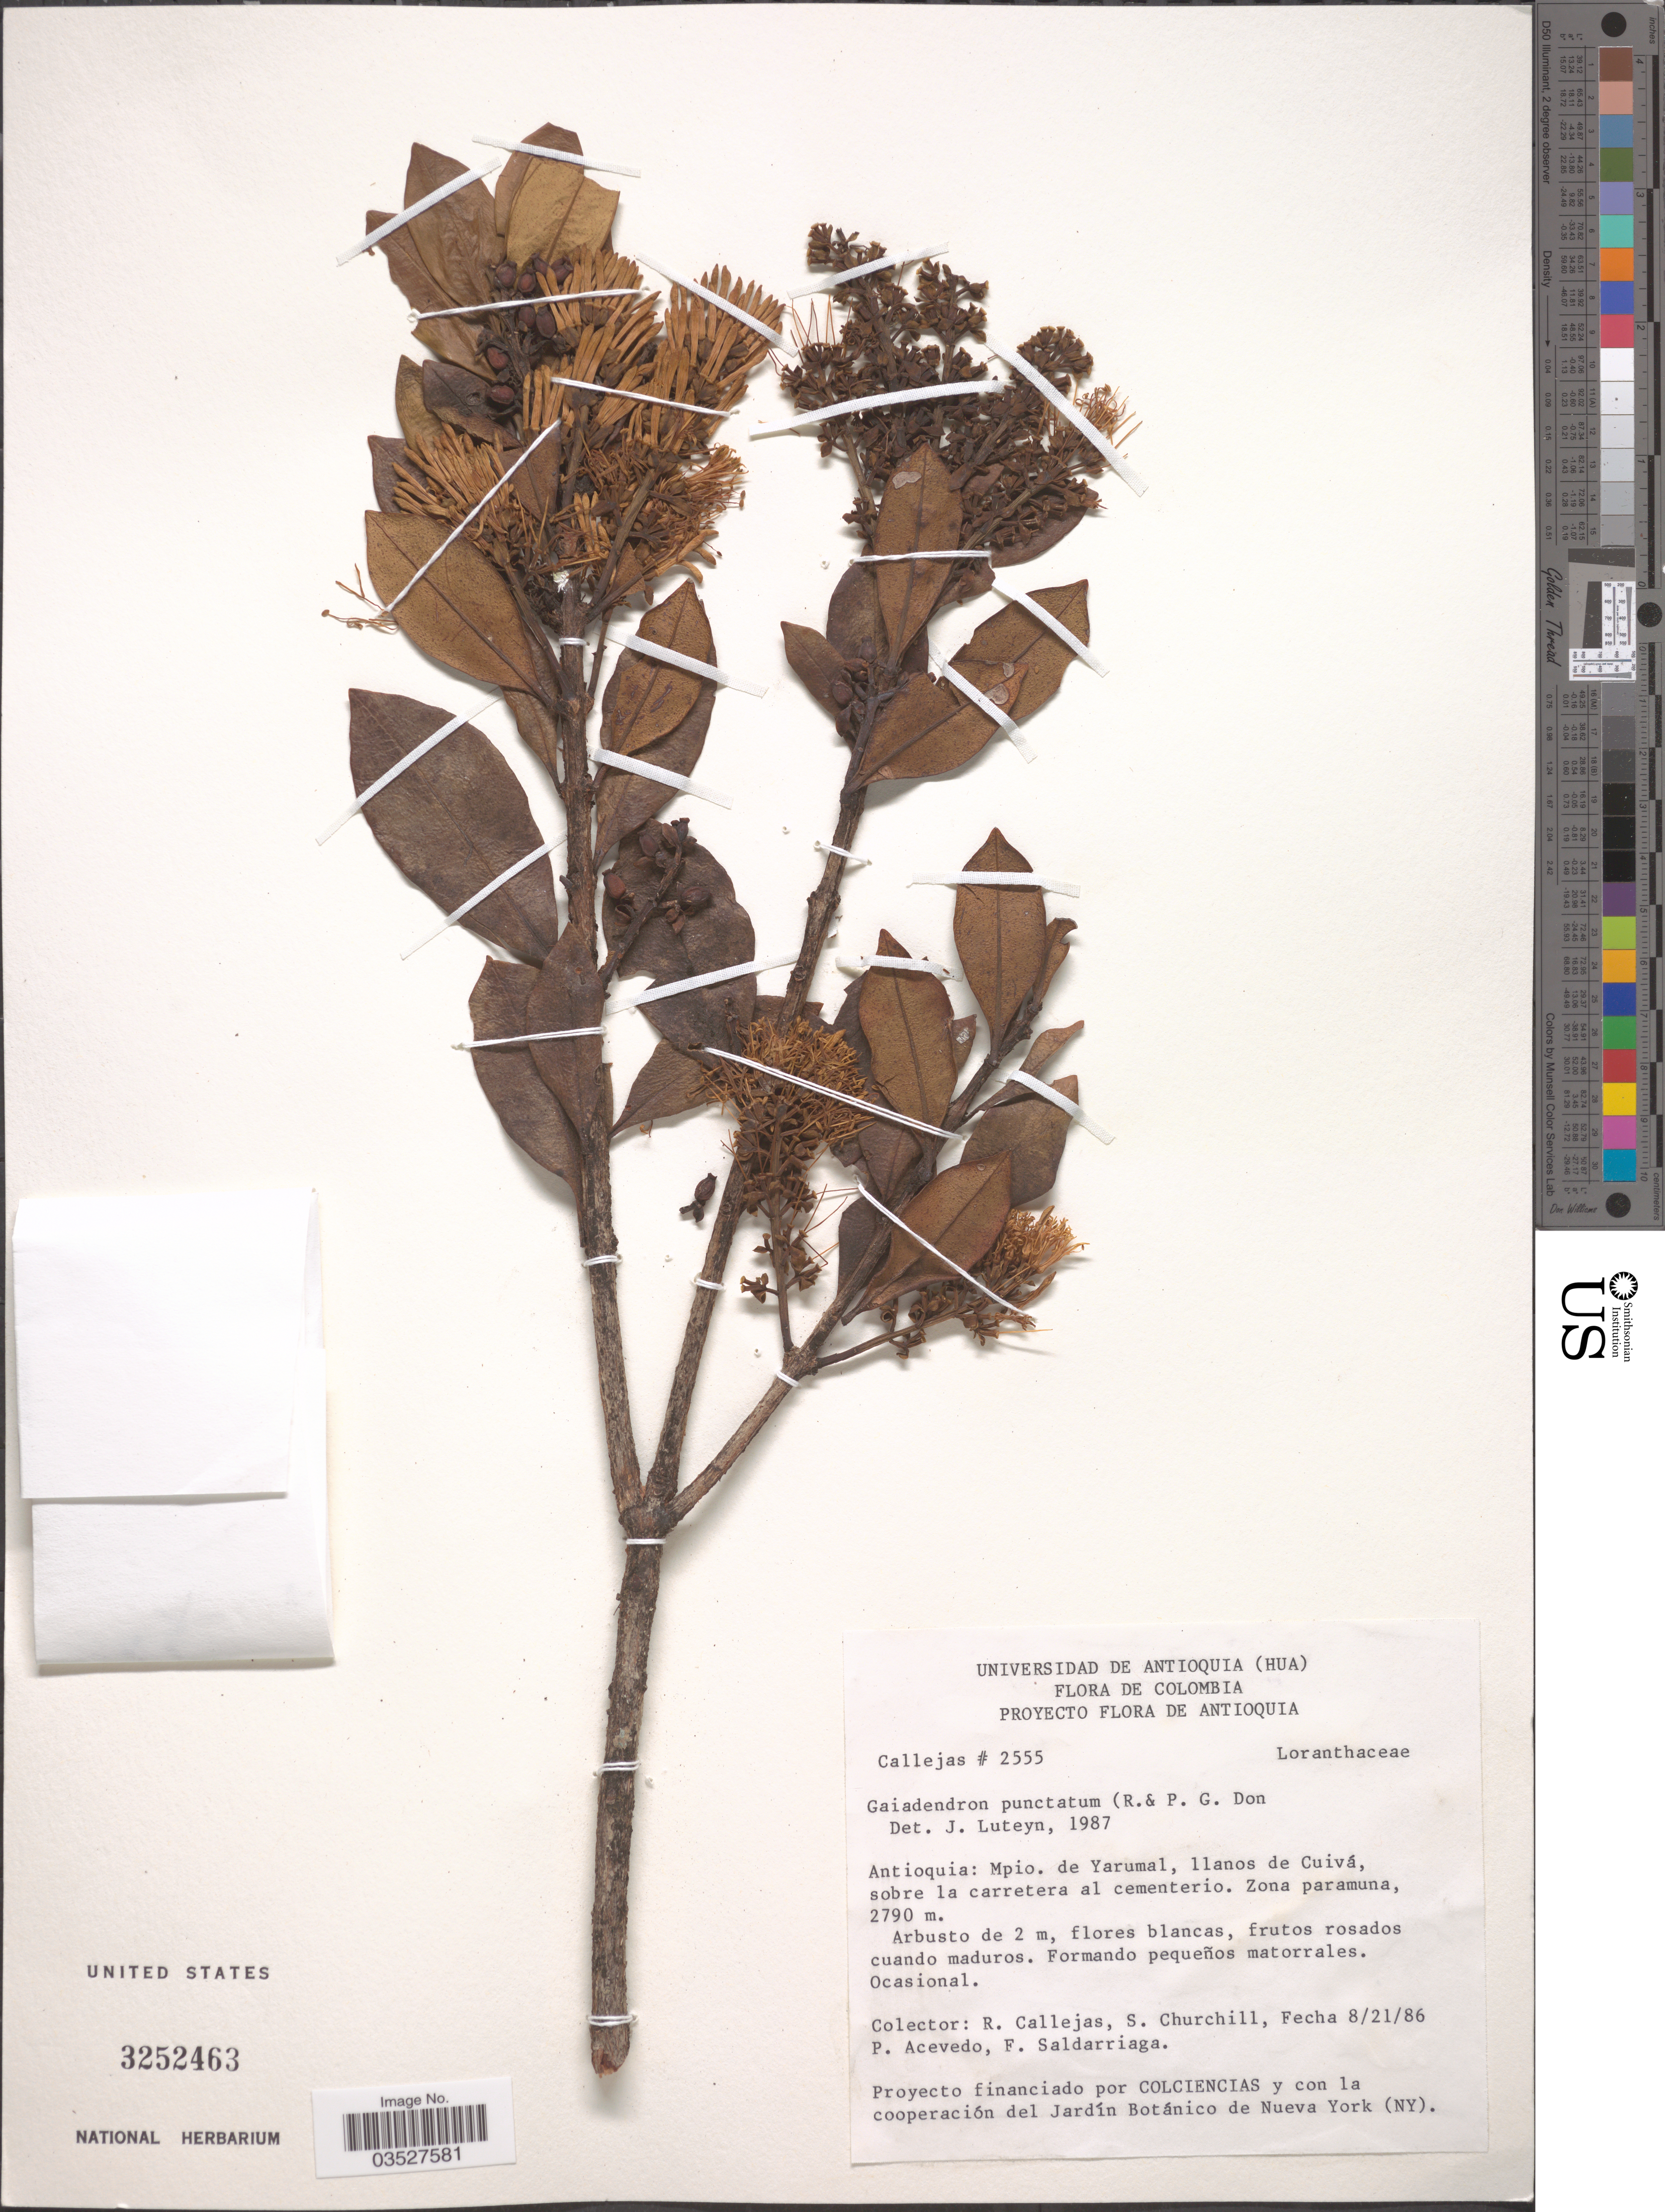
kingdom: Plantae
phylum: Tracheophyta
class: Magnoliopsida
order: Santalales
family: Loranthaceae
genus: Gaiadendron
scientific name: Gaiadendron punctatum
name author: (Ruiz & Pav.) G. Don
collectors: R. Callejas, S. Churchill, P. Acevedo-Rodr. & F. Saldarriaga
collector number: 2555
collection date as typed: Transcribed d/m/y: 21/8/86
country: Colombia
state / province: Antioquia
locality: Mpio. de Yarumal, llanos de Cuivá, sobre la carretera al cementerio.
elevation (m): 2790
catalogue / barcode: US 3252463